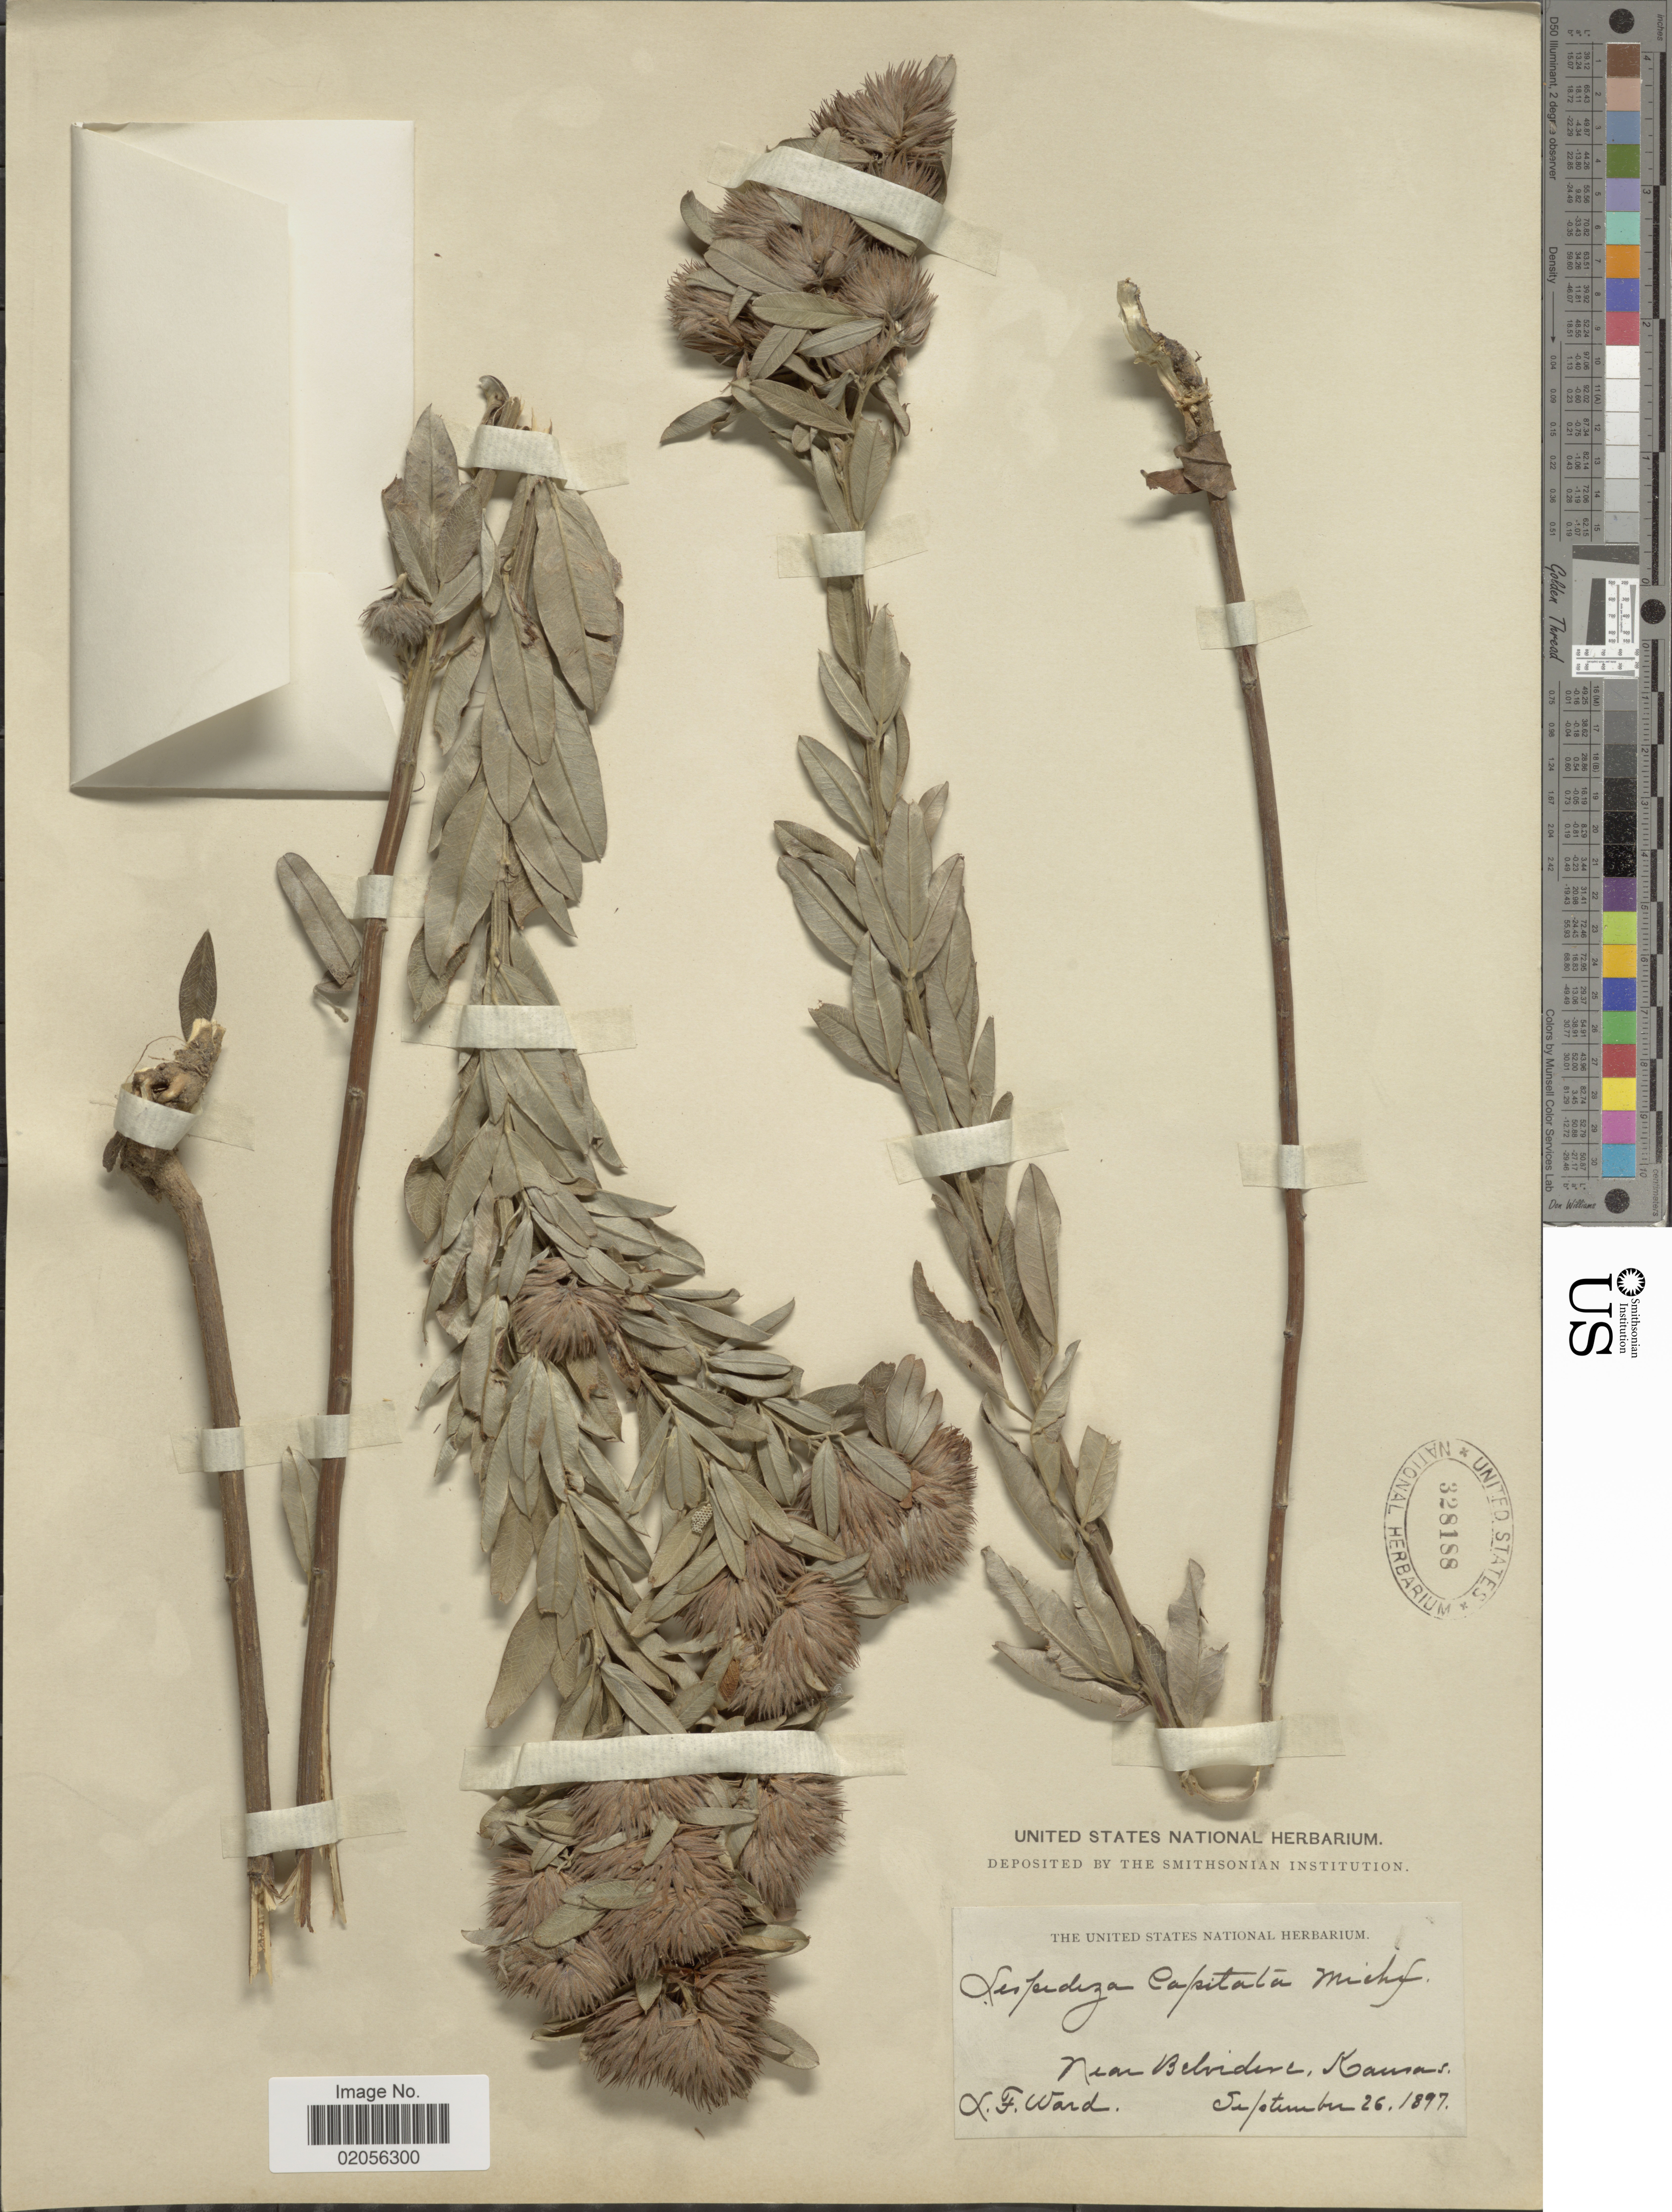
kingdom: Plantae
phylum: Tracheophyta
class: Magnoliopsida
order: Fabales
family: Fabaceae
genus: Lespedeza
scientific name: Lespedeza capitata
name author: Michx.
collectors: L. Ward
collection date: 1897-09-26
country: United States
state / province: Kansas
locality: Near Belvidere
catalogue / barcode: US 328188